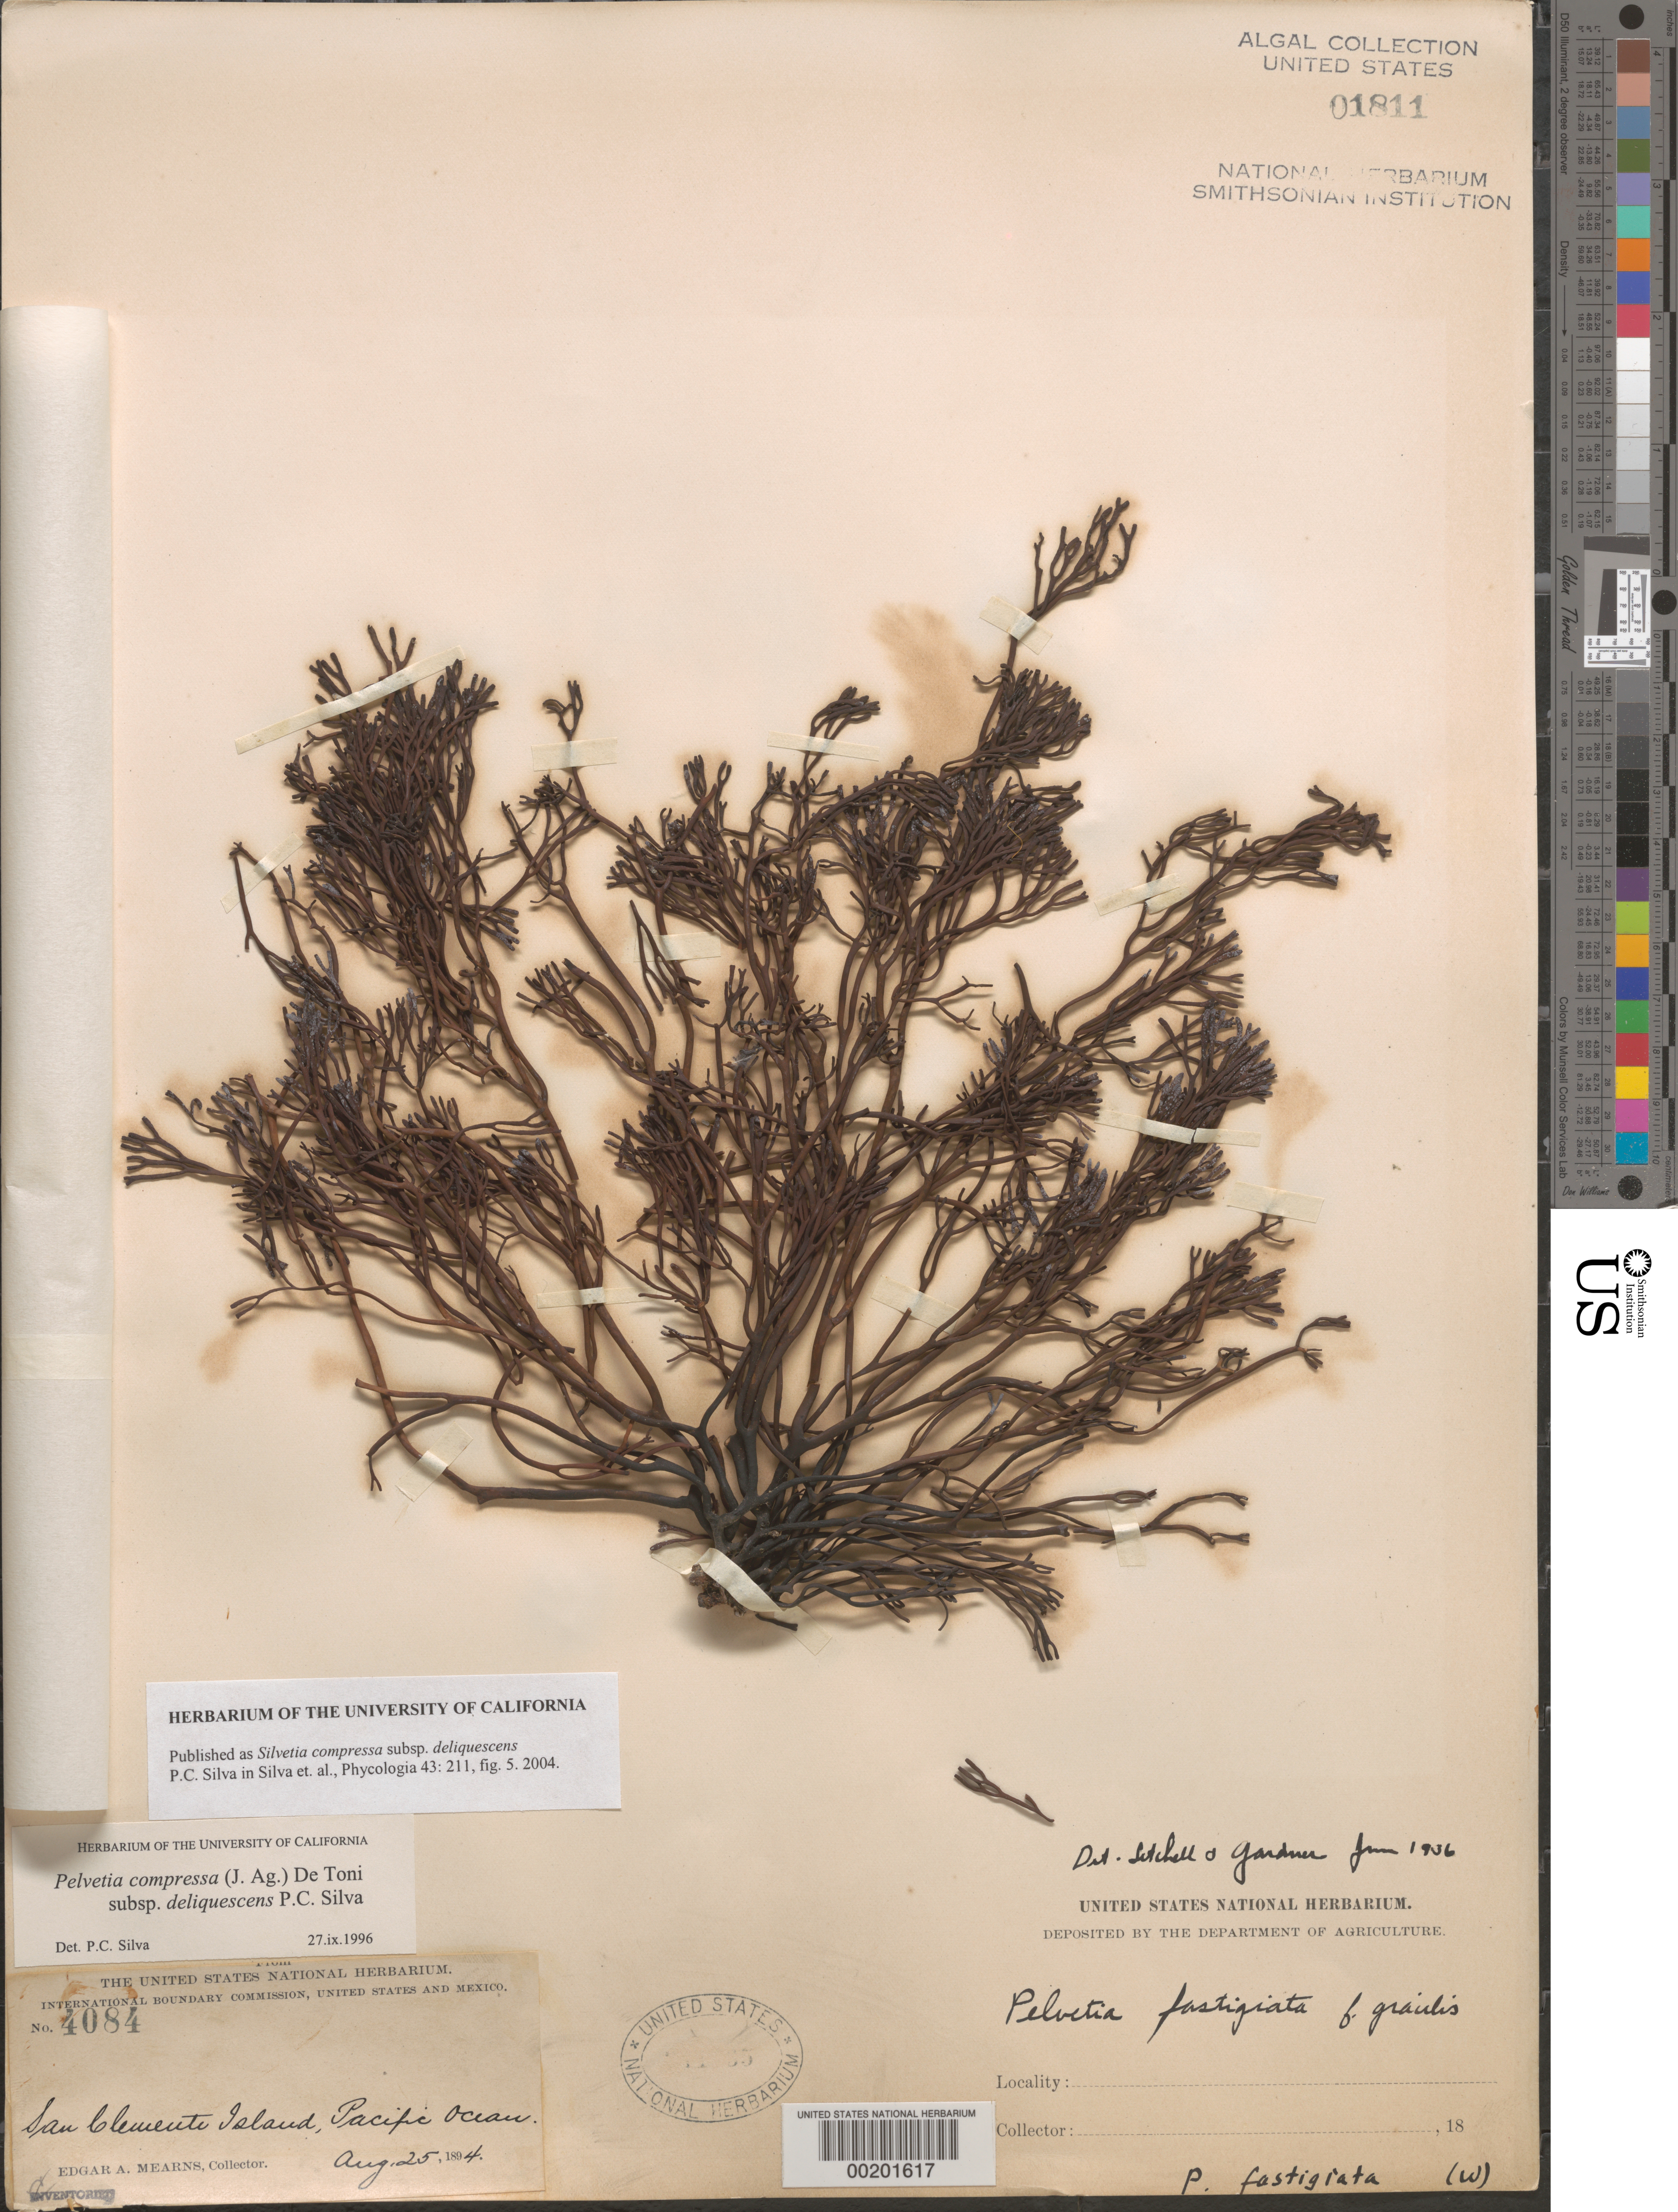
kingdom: Chromista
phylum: Ochrophyta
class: Phaeophyceae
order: Fucales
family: Fucaceae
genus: Silvetia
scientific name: Silvetia compressa subsp. deliquescens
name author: P.C. Silva in P.C. Silva et al.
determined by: Silva, P. C.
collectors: E. A. Mearns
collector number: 4084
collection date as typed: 25 Aug 1894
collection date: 1894-08-25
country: United States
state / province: California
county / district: Los Angeles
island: San Clemente Island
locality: Pacific Ocean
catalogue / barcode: US 1811